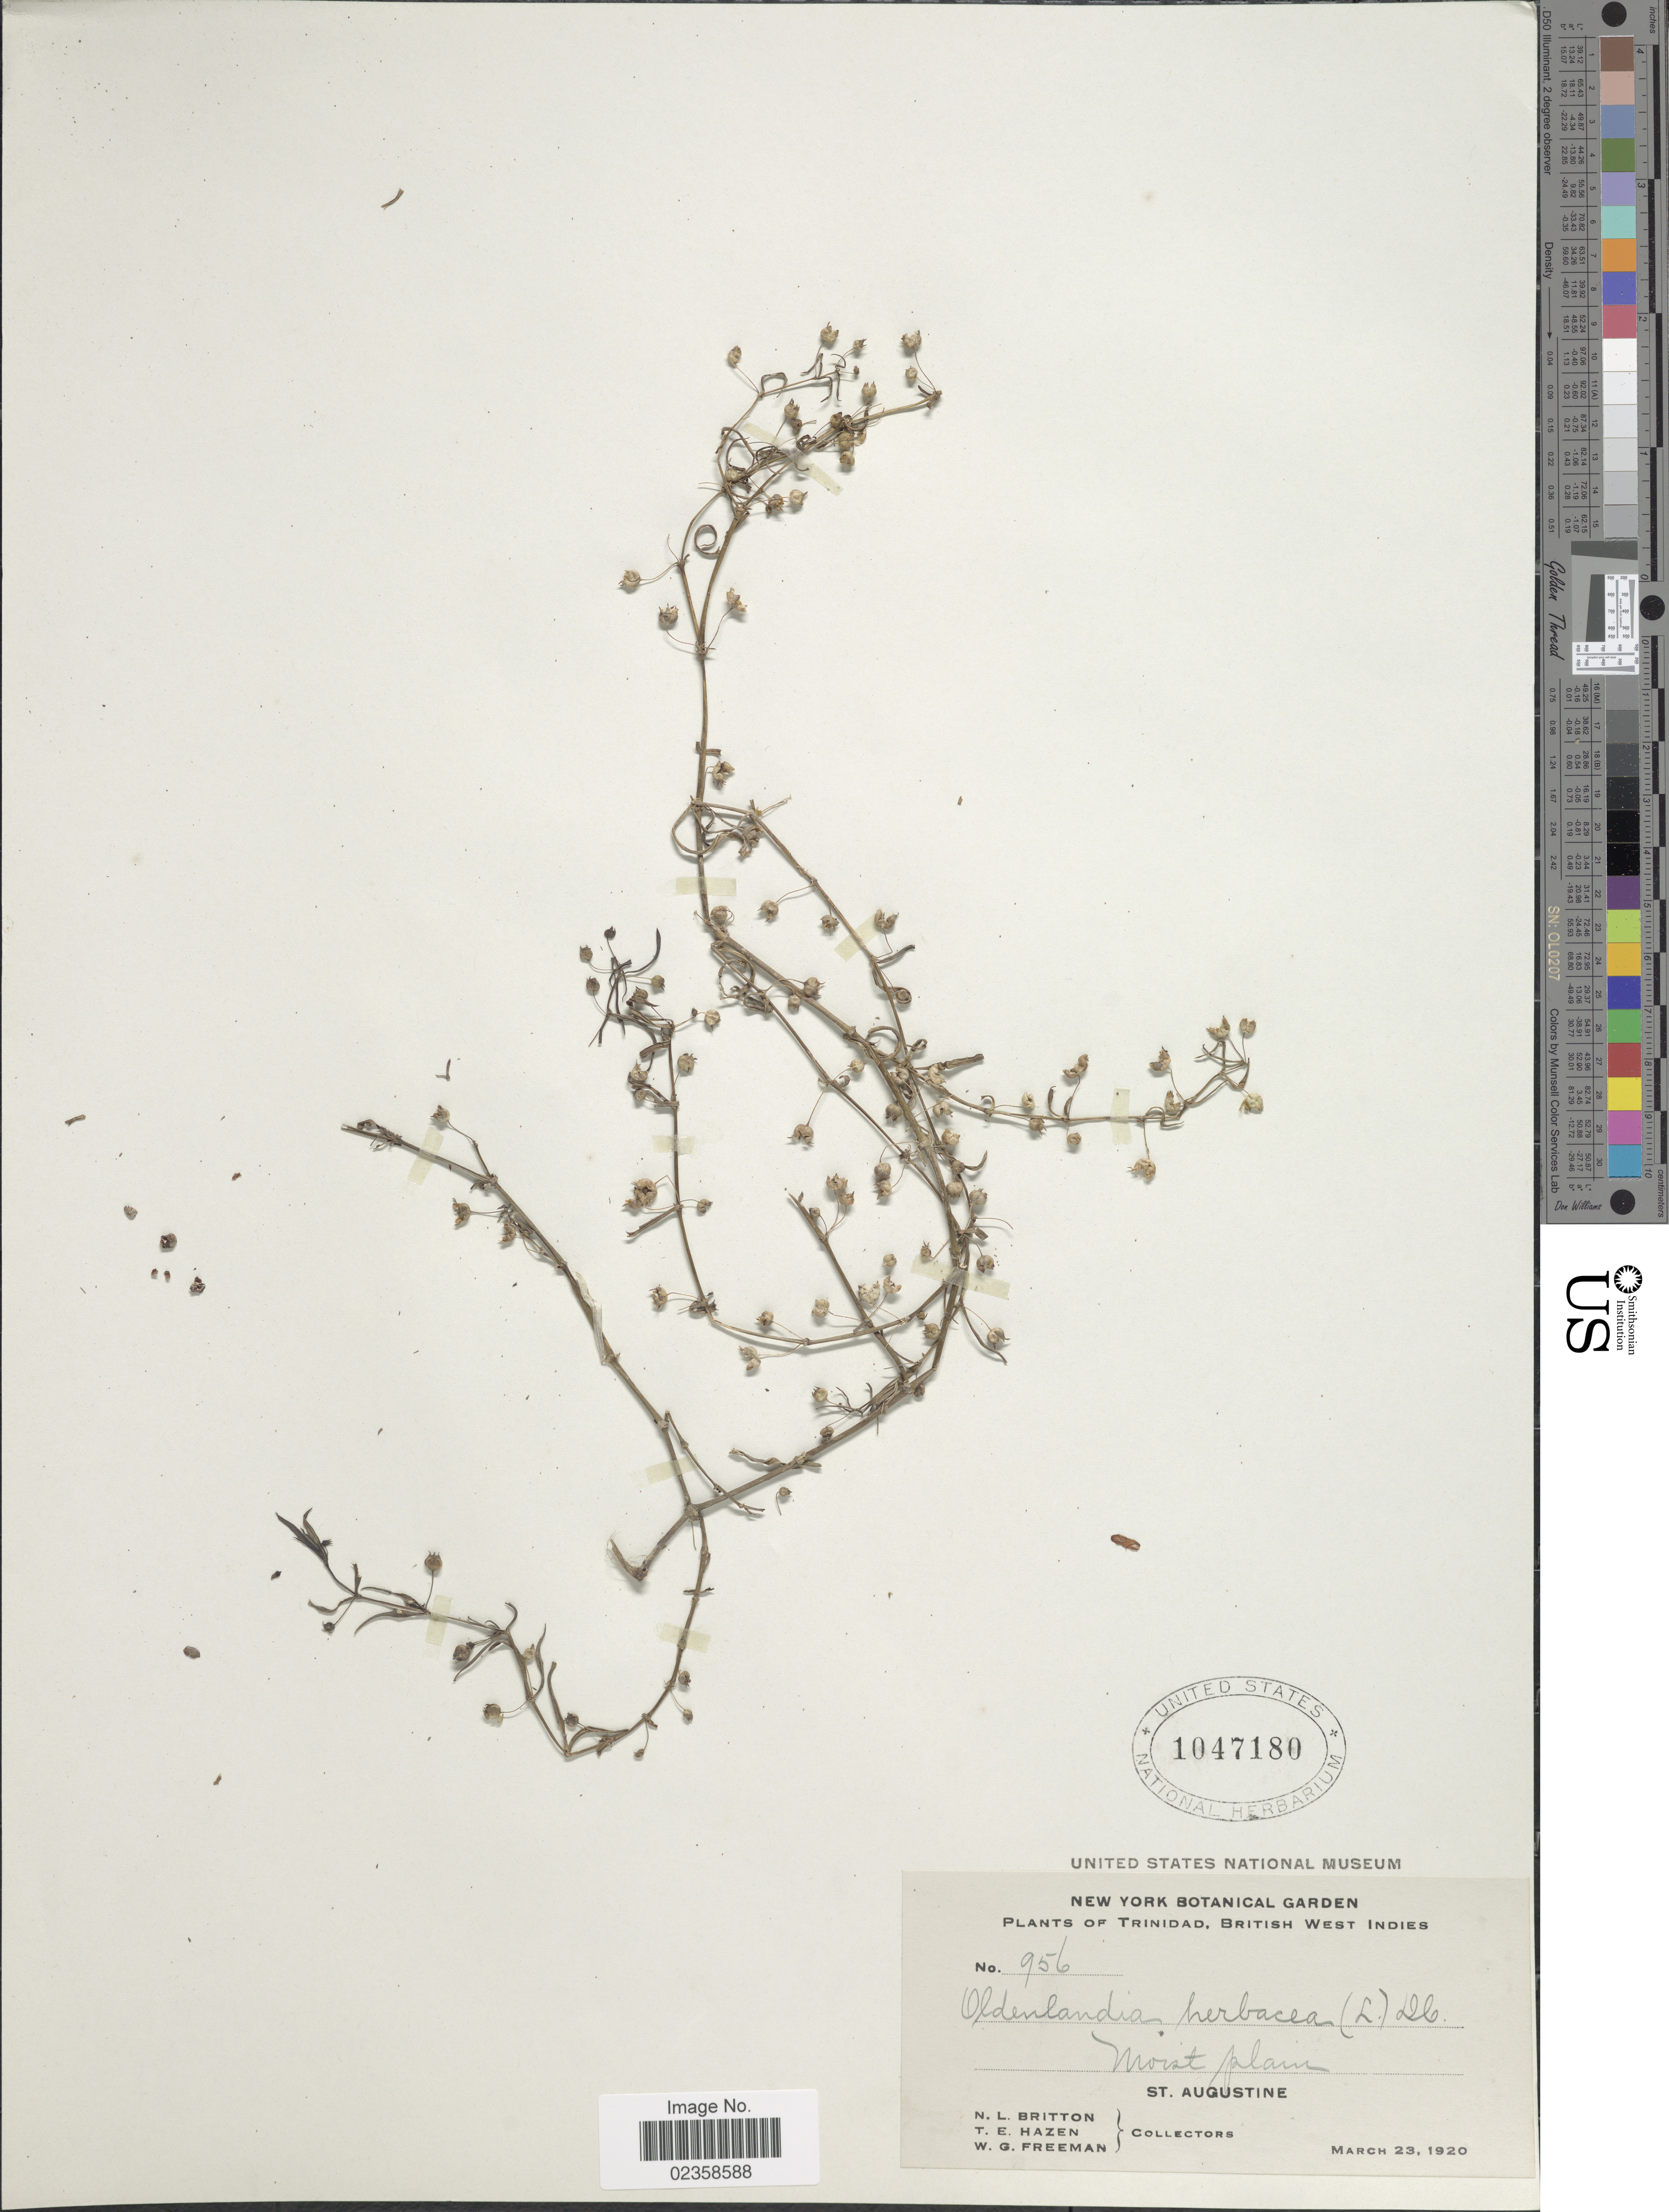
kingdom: Plantae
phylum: Tracheophyta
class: Magnoliopsida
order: Gentianales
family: Rubiaceae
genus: Oldenlandia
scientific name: Oldenlandia herbacea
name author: (L.) Roxb.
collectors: N. Britton, T. E. Hazen & W. Freeman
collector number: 956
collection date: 1920-03-23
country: Trinidad and Tobago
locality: Trinidad, British West Indies, St. Augustine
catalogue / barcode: US 1047180